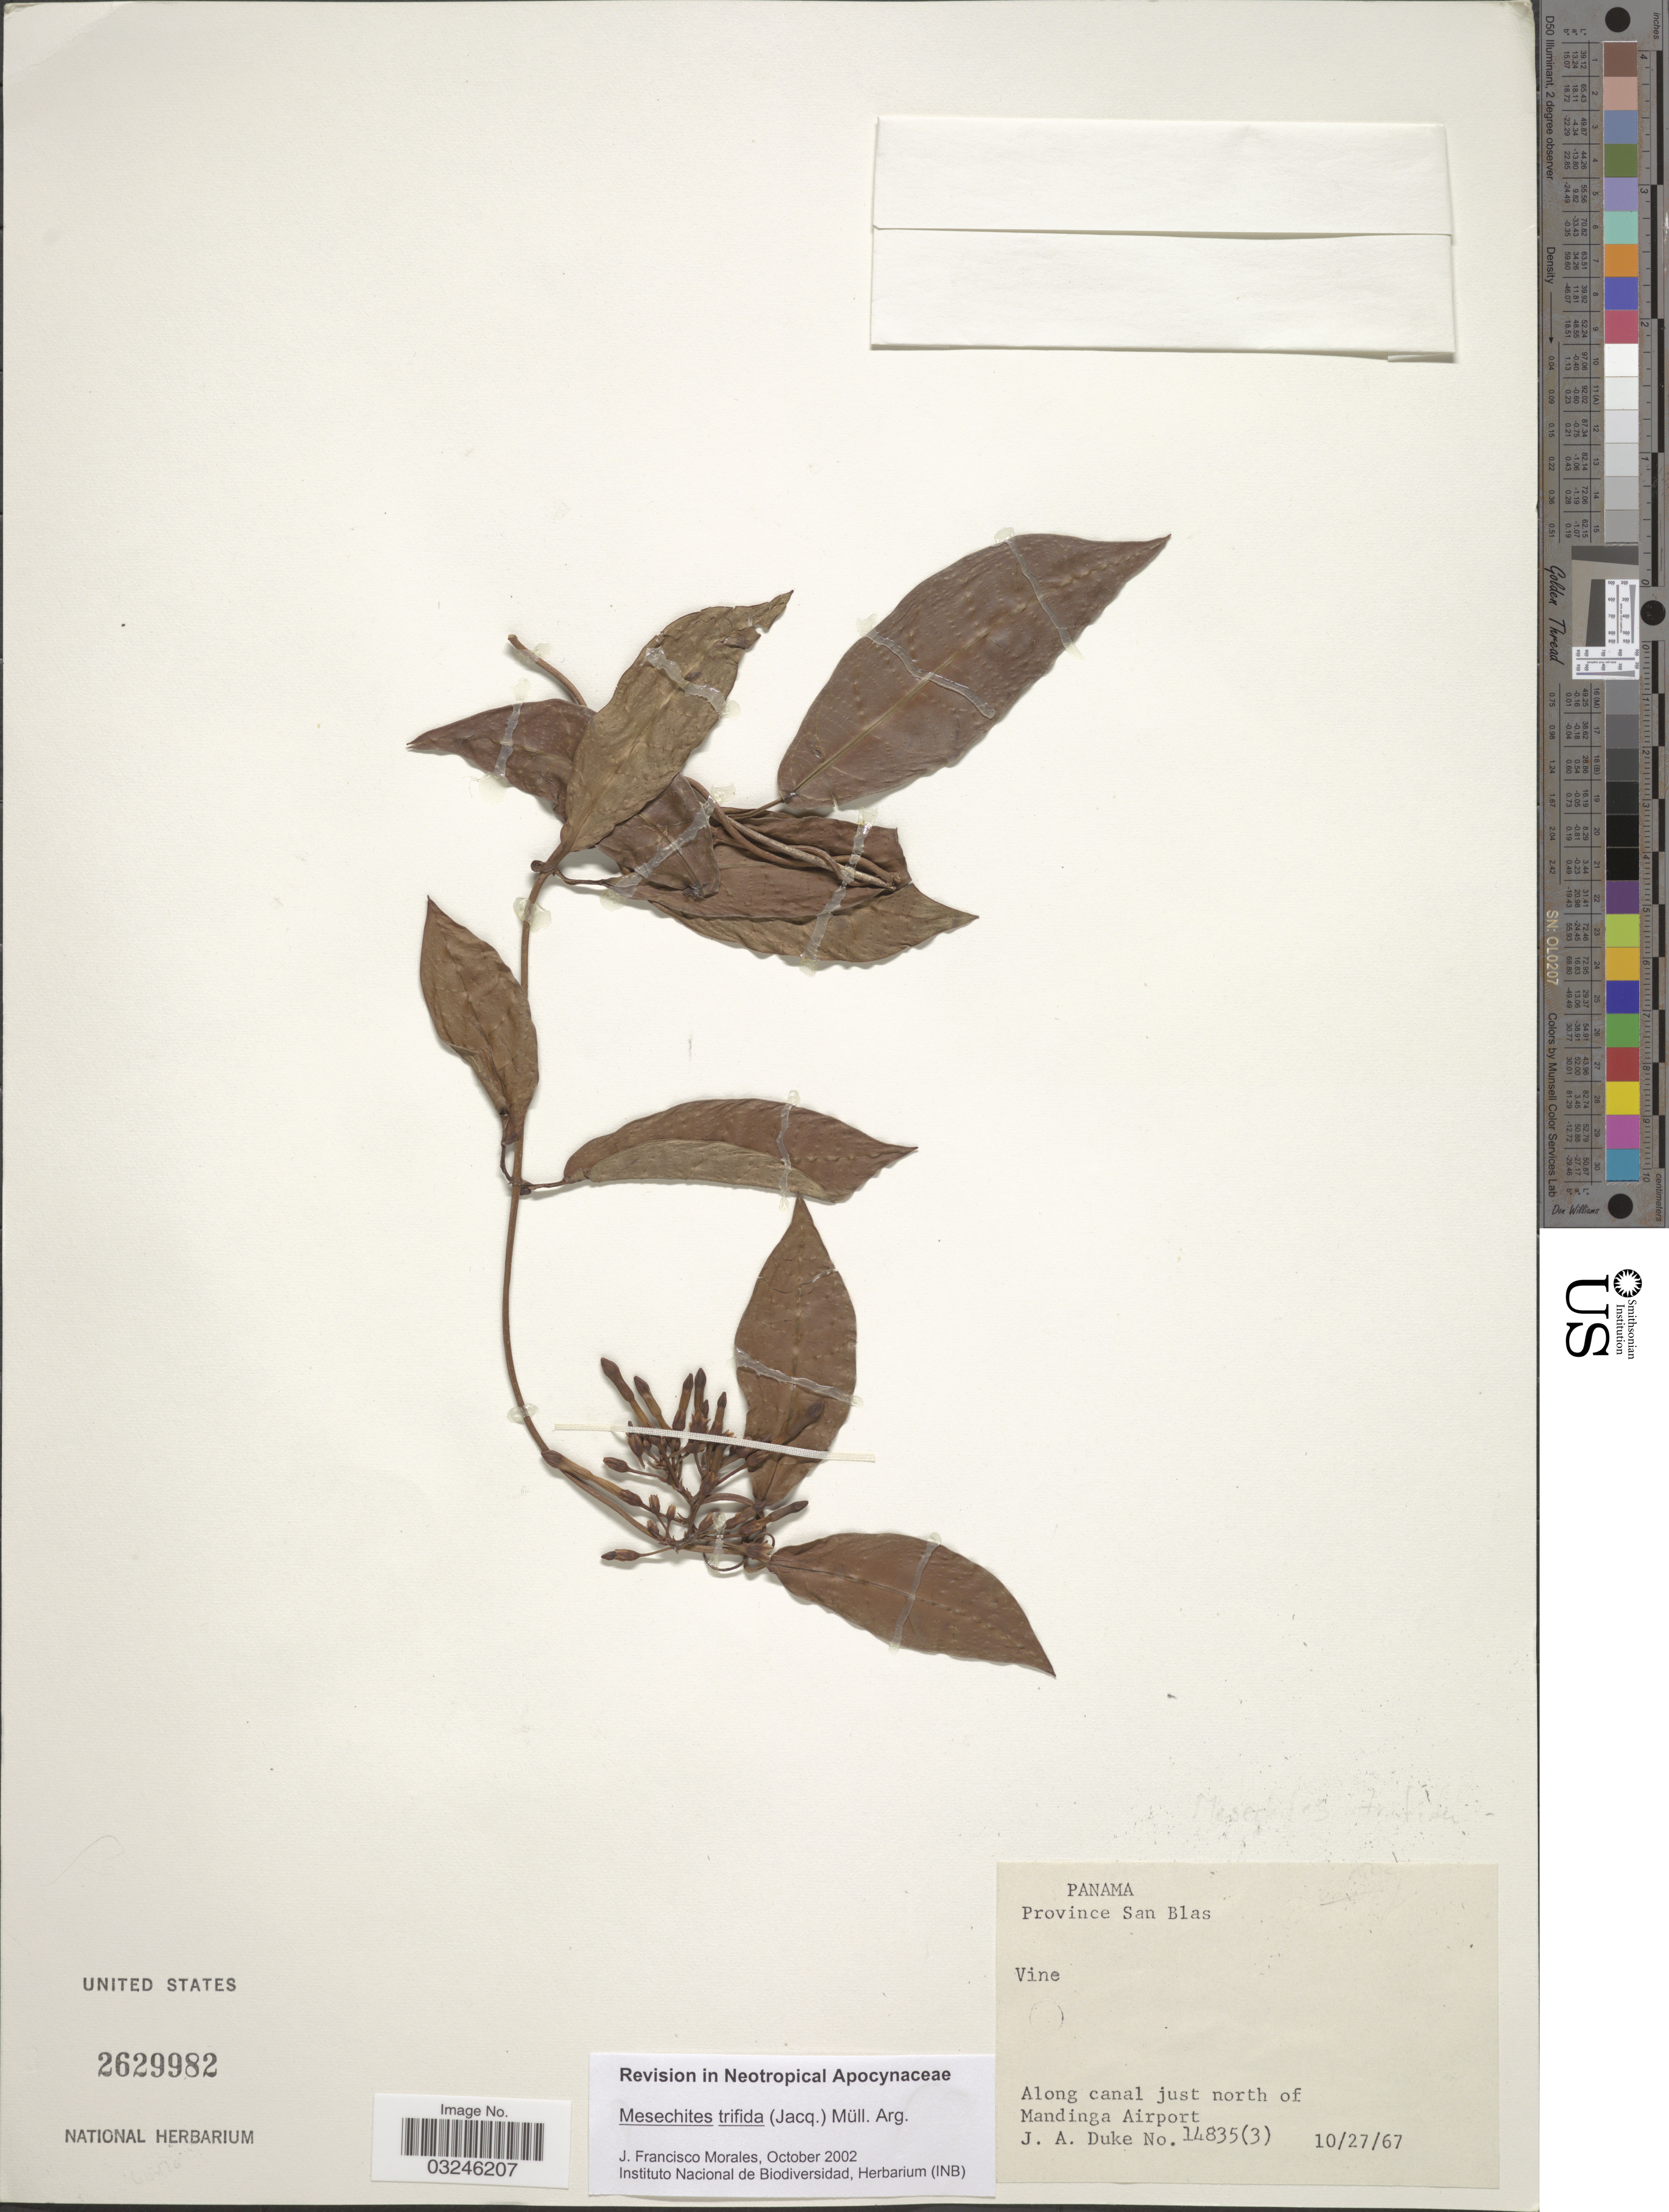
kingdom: Plantae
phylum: Tracheophyta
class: Magnoliopsida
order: Gentianales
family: Apocynaceae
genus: Mesechites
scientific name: Mesechites trifidus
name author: (Jacq.) Müll. Arg.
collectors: J. A. Duke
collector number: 14835(3)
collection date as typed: Transcribed d/m/y: 27/10/67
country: Panama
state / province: Kuna Yala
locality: Province of San Blas. Along canal just north of Mandinga Airport.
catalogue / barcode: US 2629982